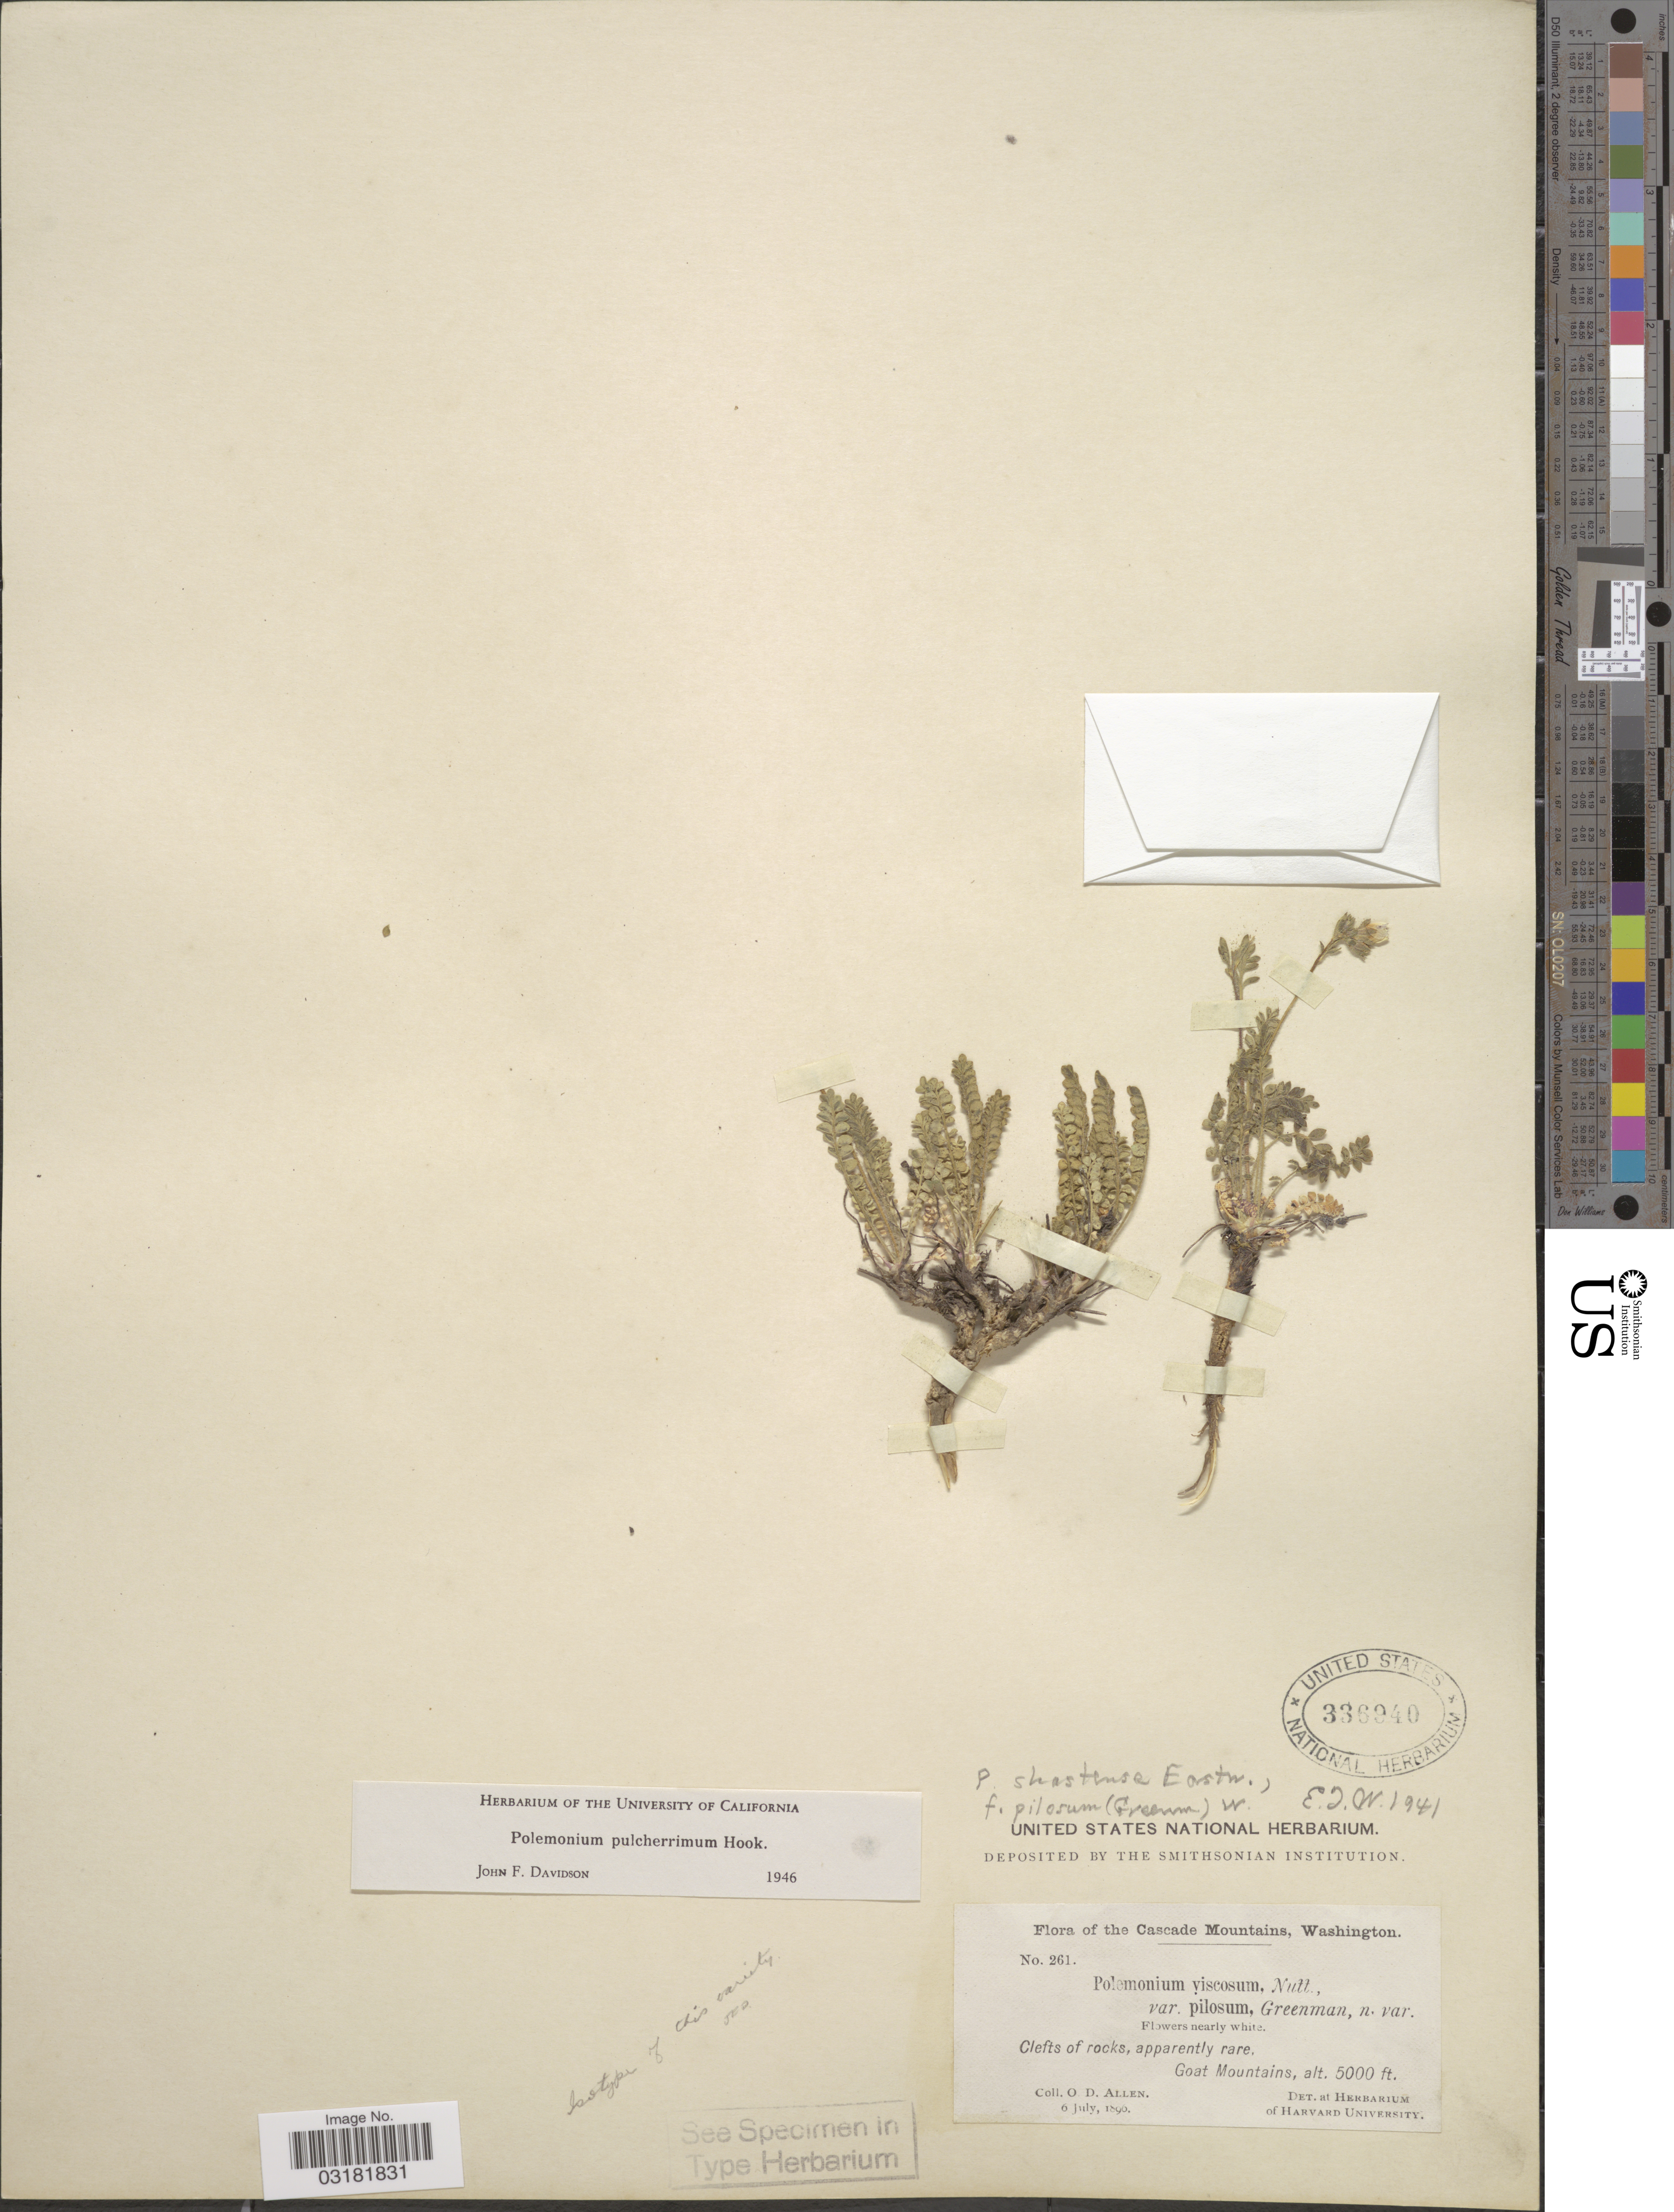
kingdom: Plantae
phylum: Tracheophyta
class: Magnoliopsida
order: Ericales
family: Polemoniaceae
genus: Polemonium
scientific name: Polemonium pulcherrimum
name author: Hook.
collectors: O. D. Allen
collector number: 261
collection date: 1890-07-06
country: United States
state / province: Washington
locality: The Cascade Mountains. Goat Mountains.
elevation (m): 1524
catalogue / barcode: US 336940